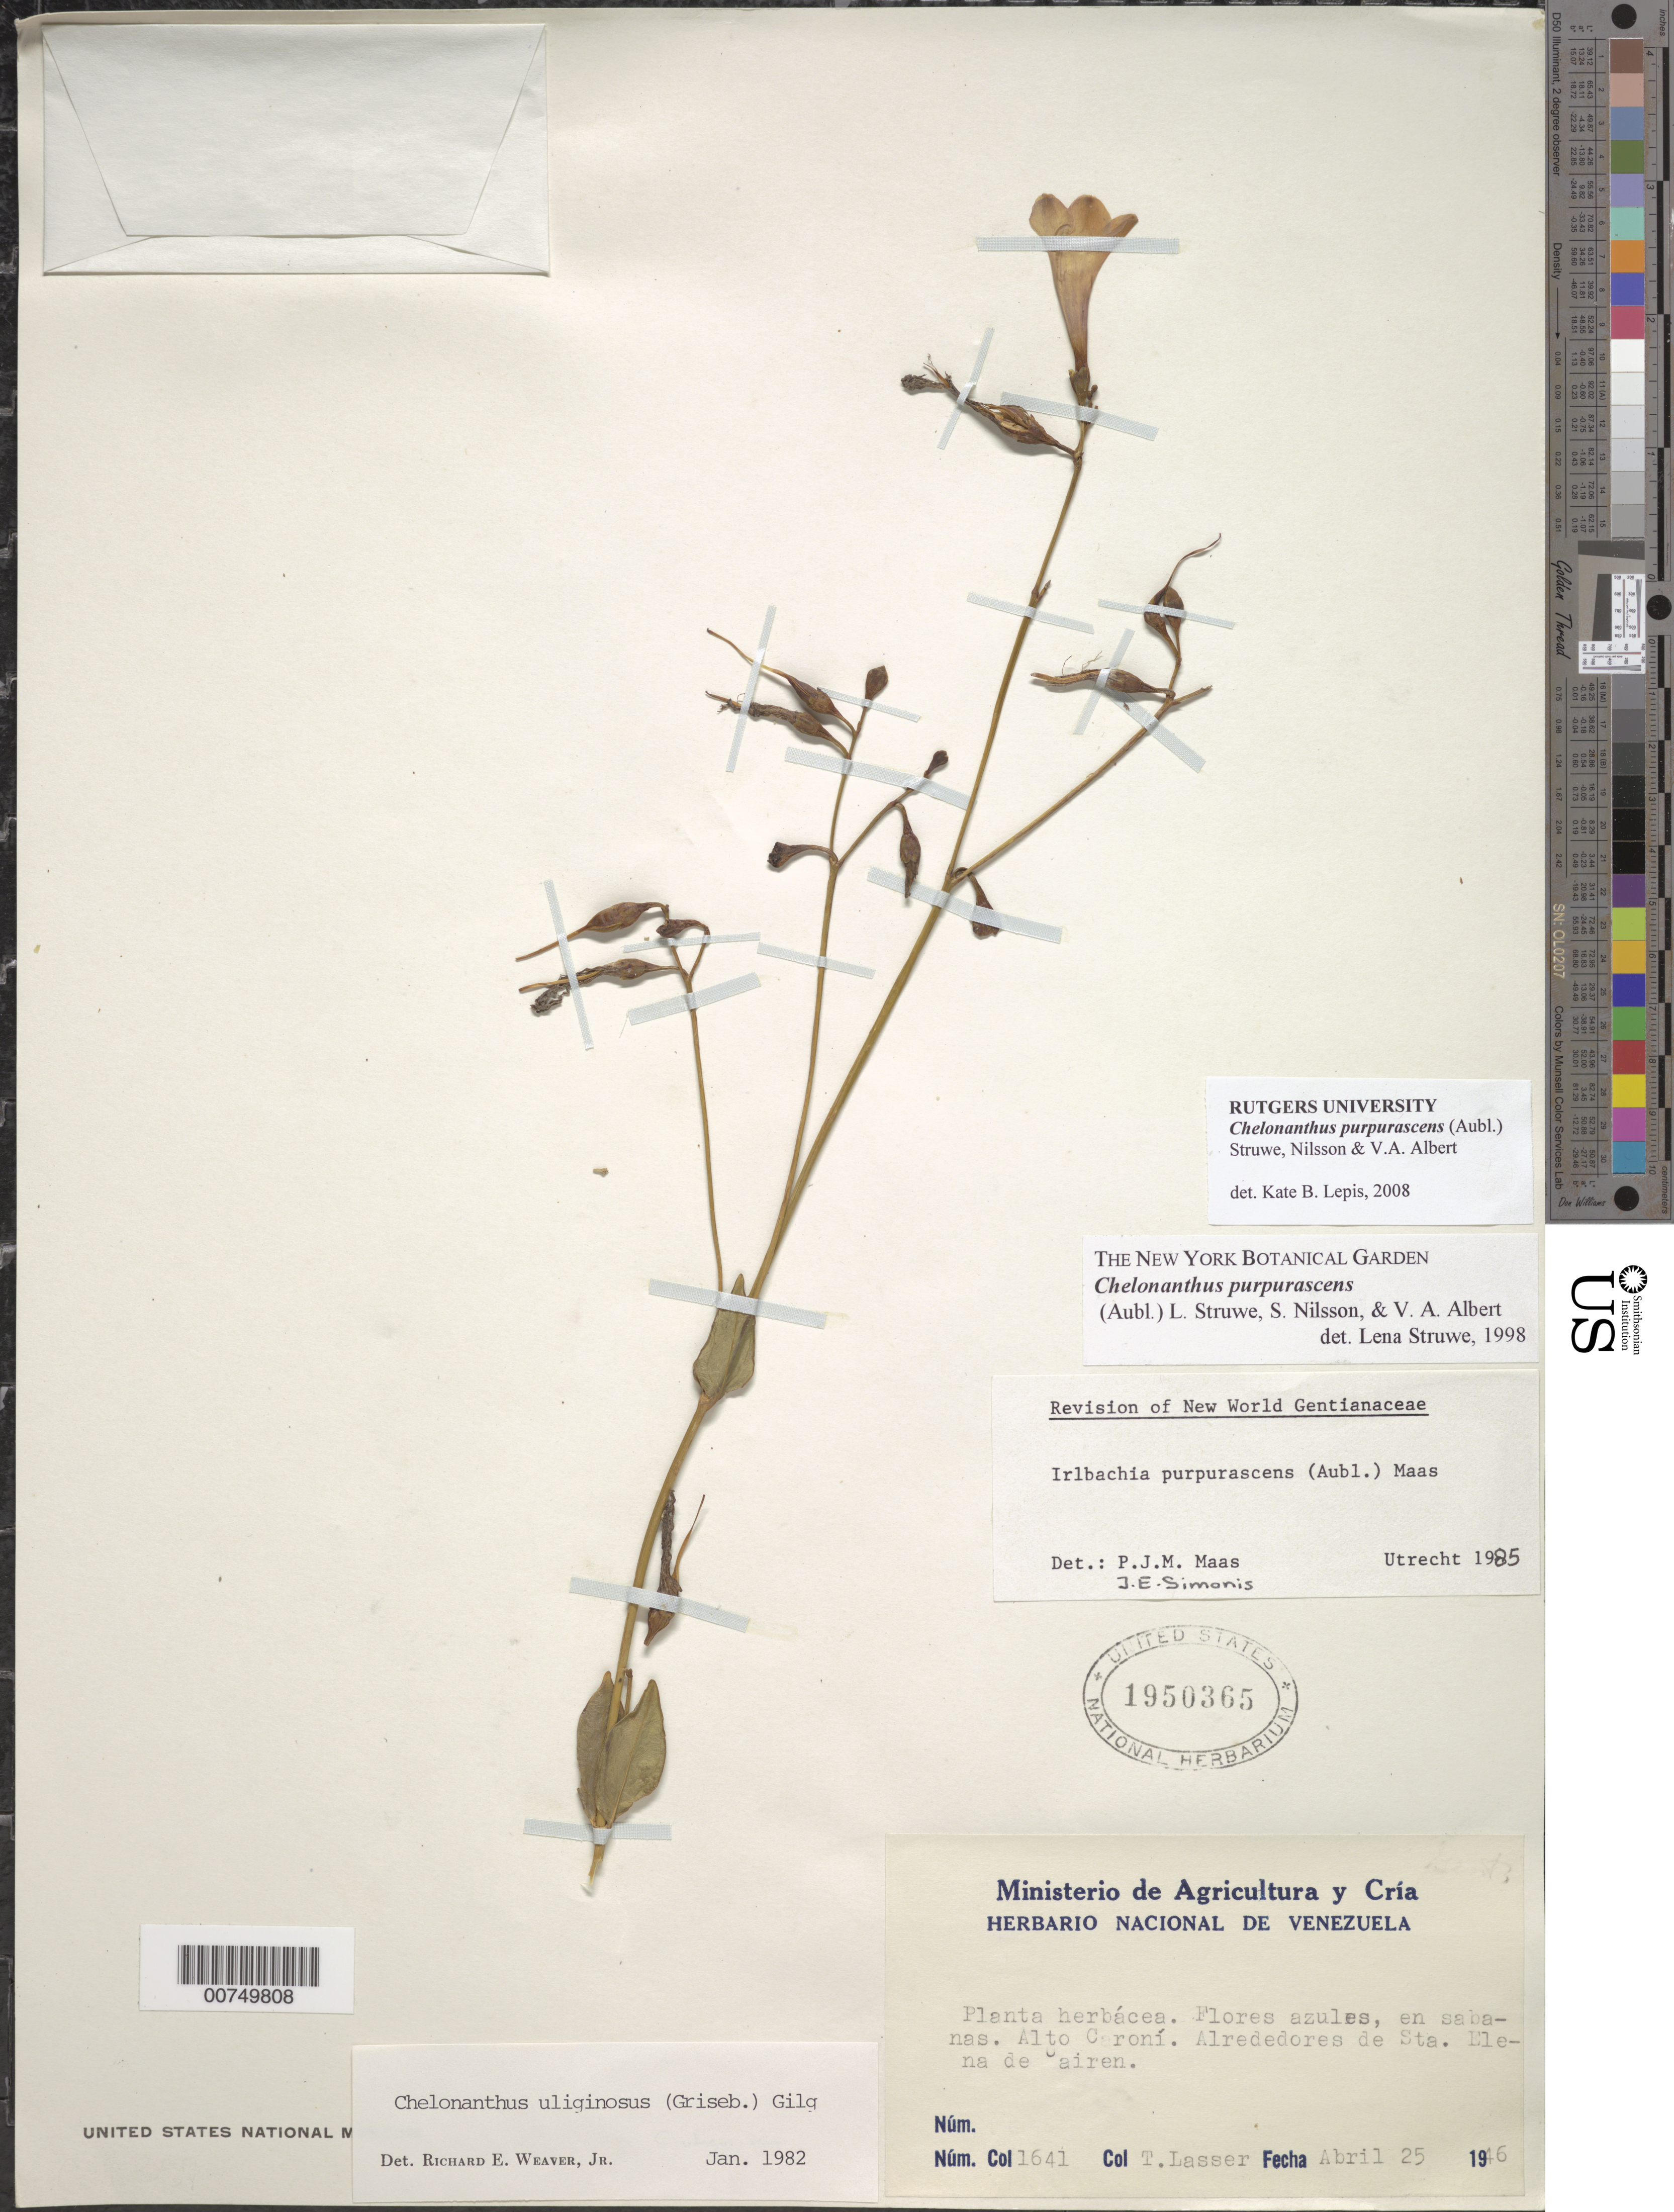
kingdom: Plantae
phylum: Tracheophyta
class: Magnoliopsida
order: Gentianales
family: Gentianaceae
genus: Chelonanthus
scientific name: Chelonanthus purpurascens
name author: (Aubl.) Struwe et al.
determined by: Struwe, L.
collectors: T. Lasser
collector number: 1641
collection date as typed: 25-Apr-46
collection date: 1946-04-25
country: Venezuela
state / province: Bolívar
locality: Sta. Elena de Uairén, Alto Caroní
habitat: Savanna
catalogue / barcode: US 1950365